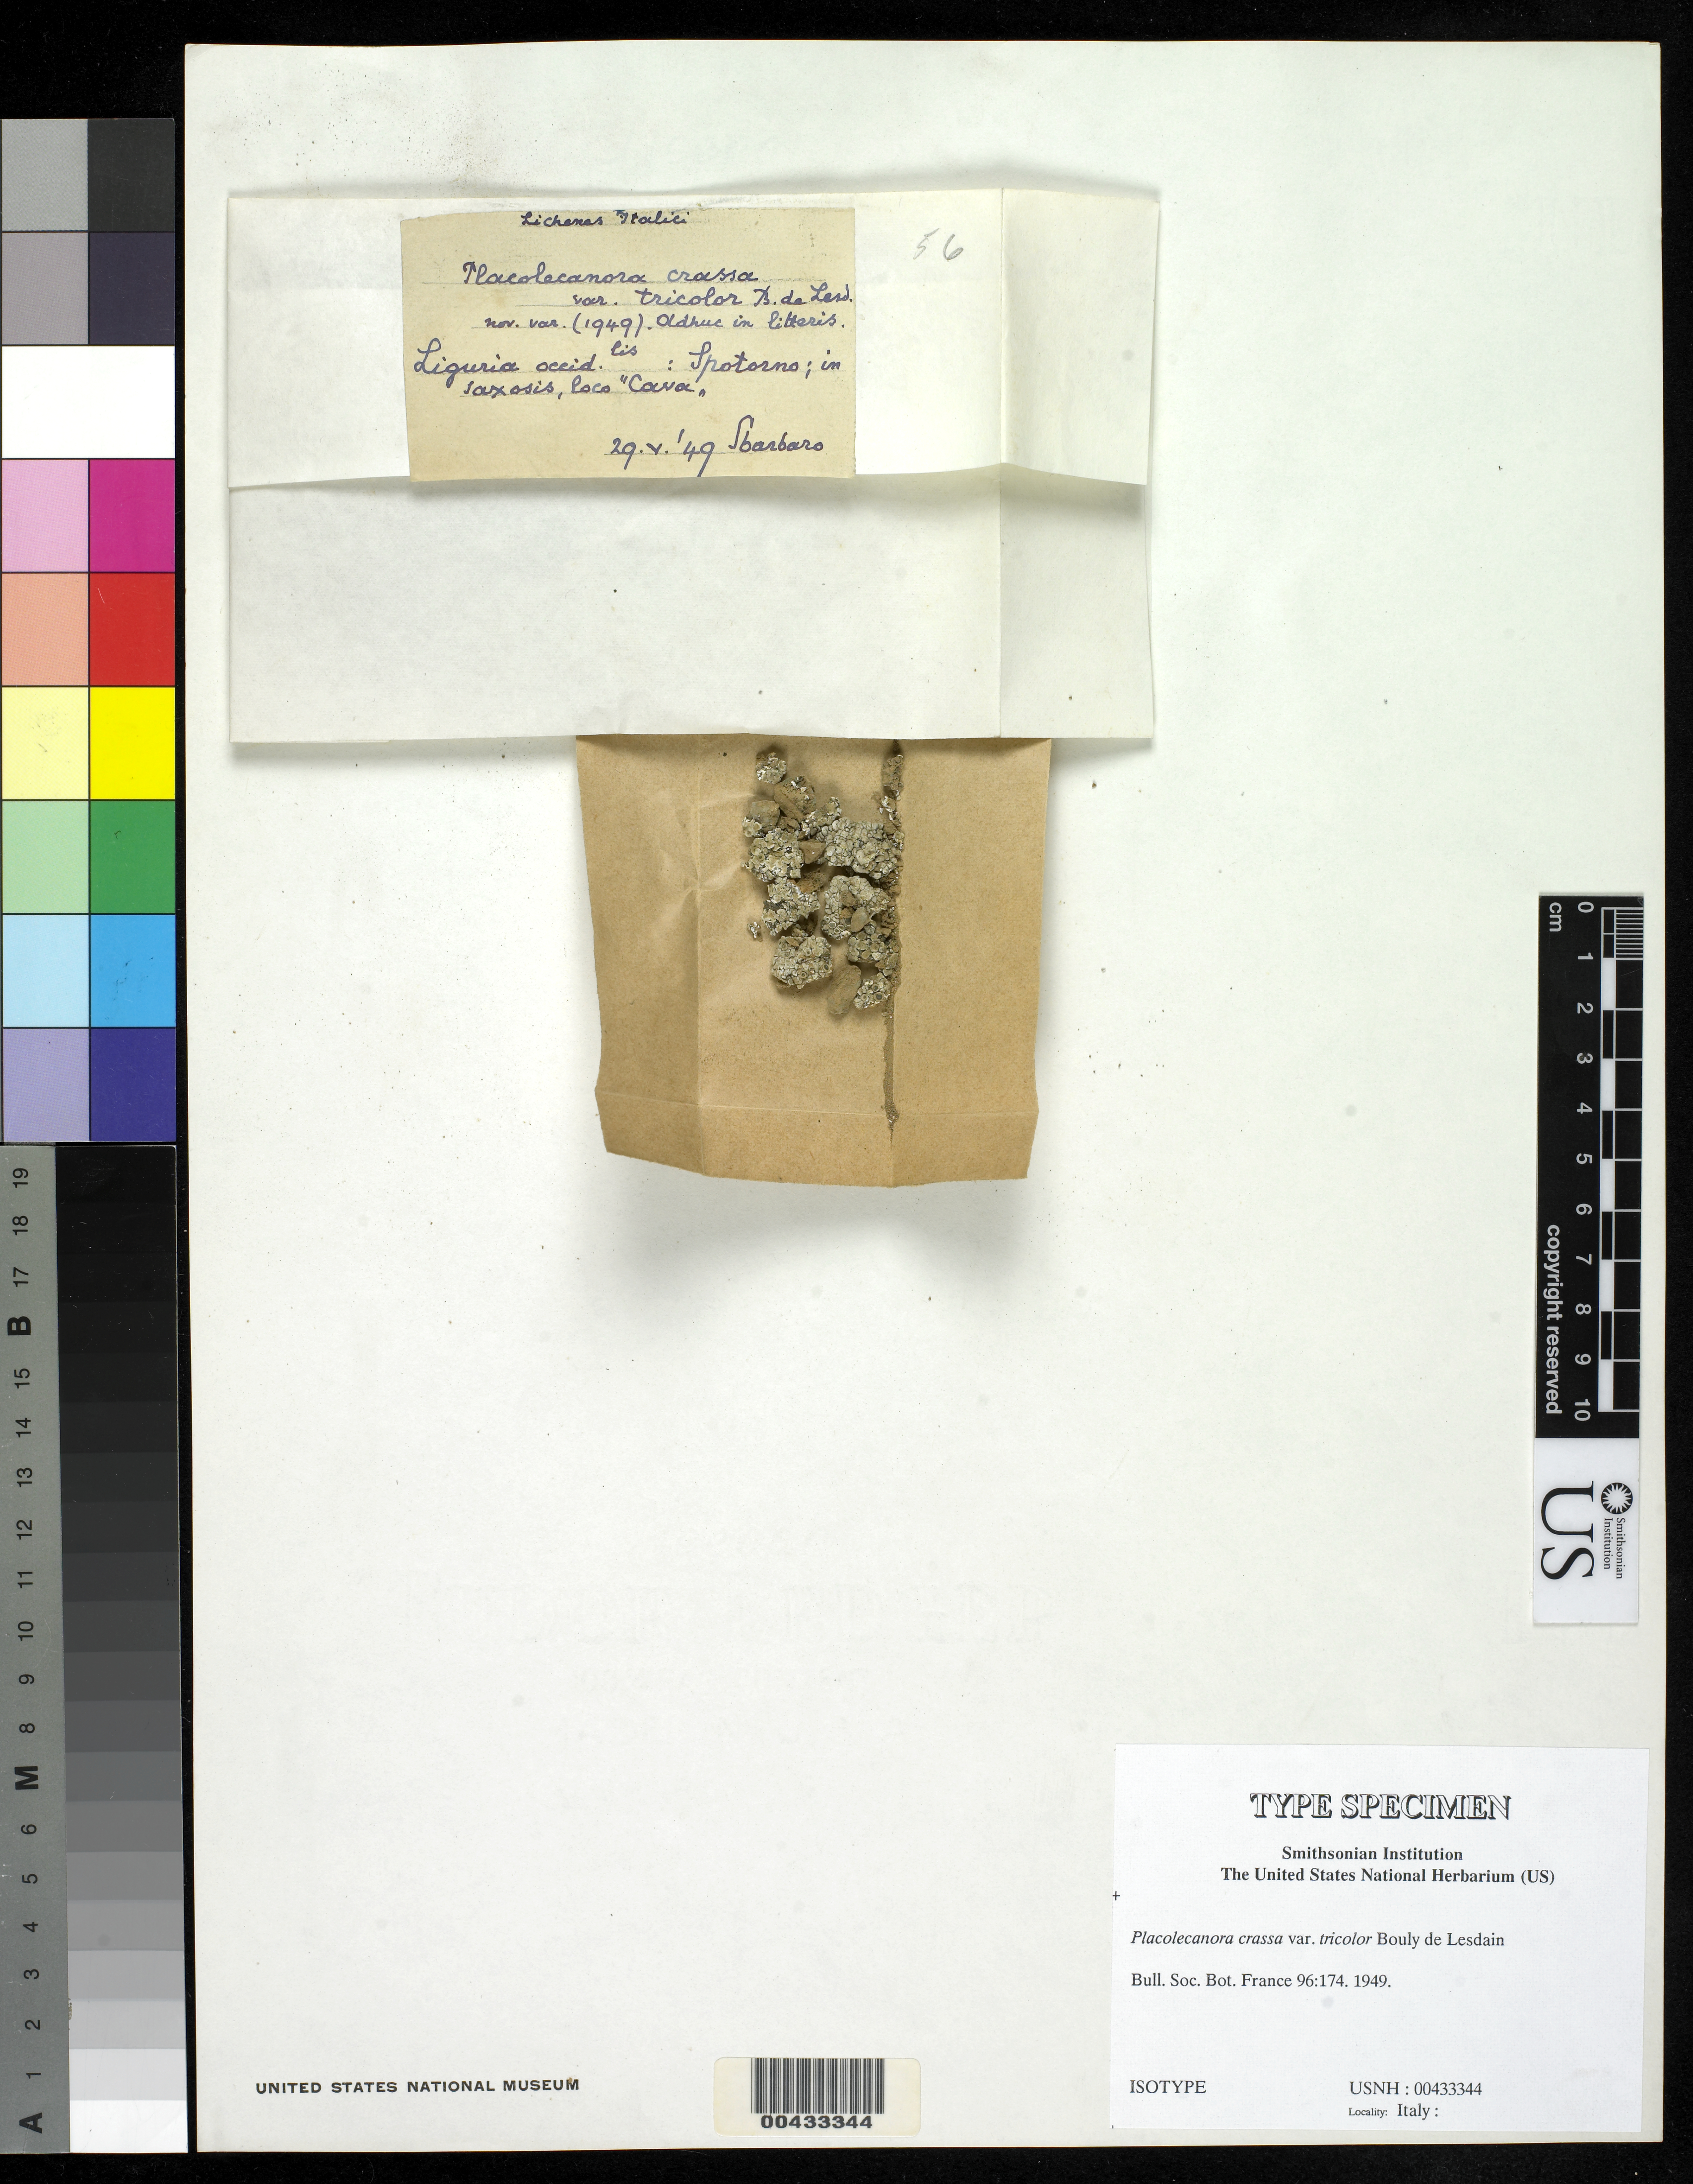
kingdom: Fungi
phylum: Ascomycota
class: Lecanoromycetes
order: Lecanorales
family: Lecanoraceae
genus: Placolecanora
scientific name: Placolecanora crassa var. tricolor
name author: B. de Lesd.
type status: Isotype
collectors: C. Sbarbaro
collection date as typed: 29 May 1949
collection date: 1949-05-29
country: Italy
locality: Liguria occidental, loco Spotorno. [E Liguria, place of Spotorno?]